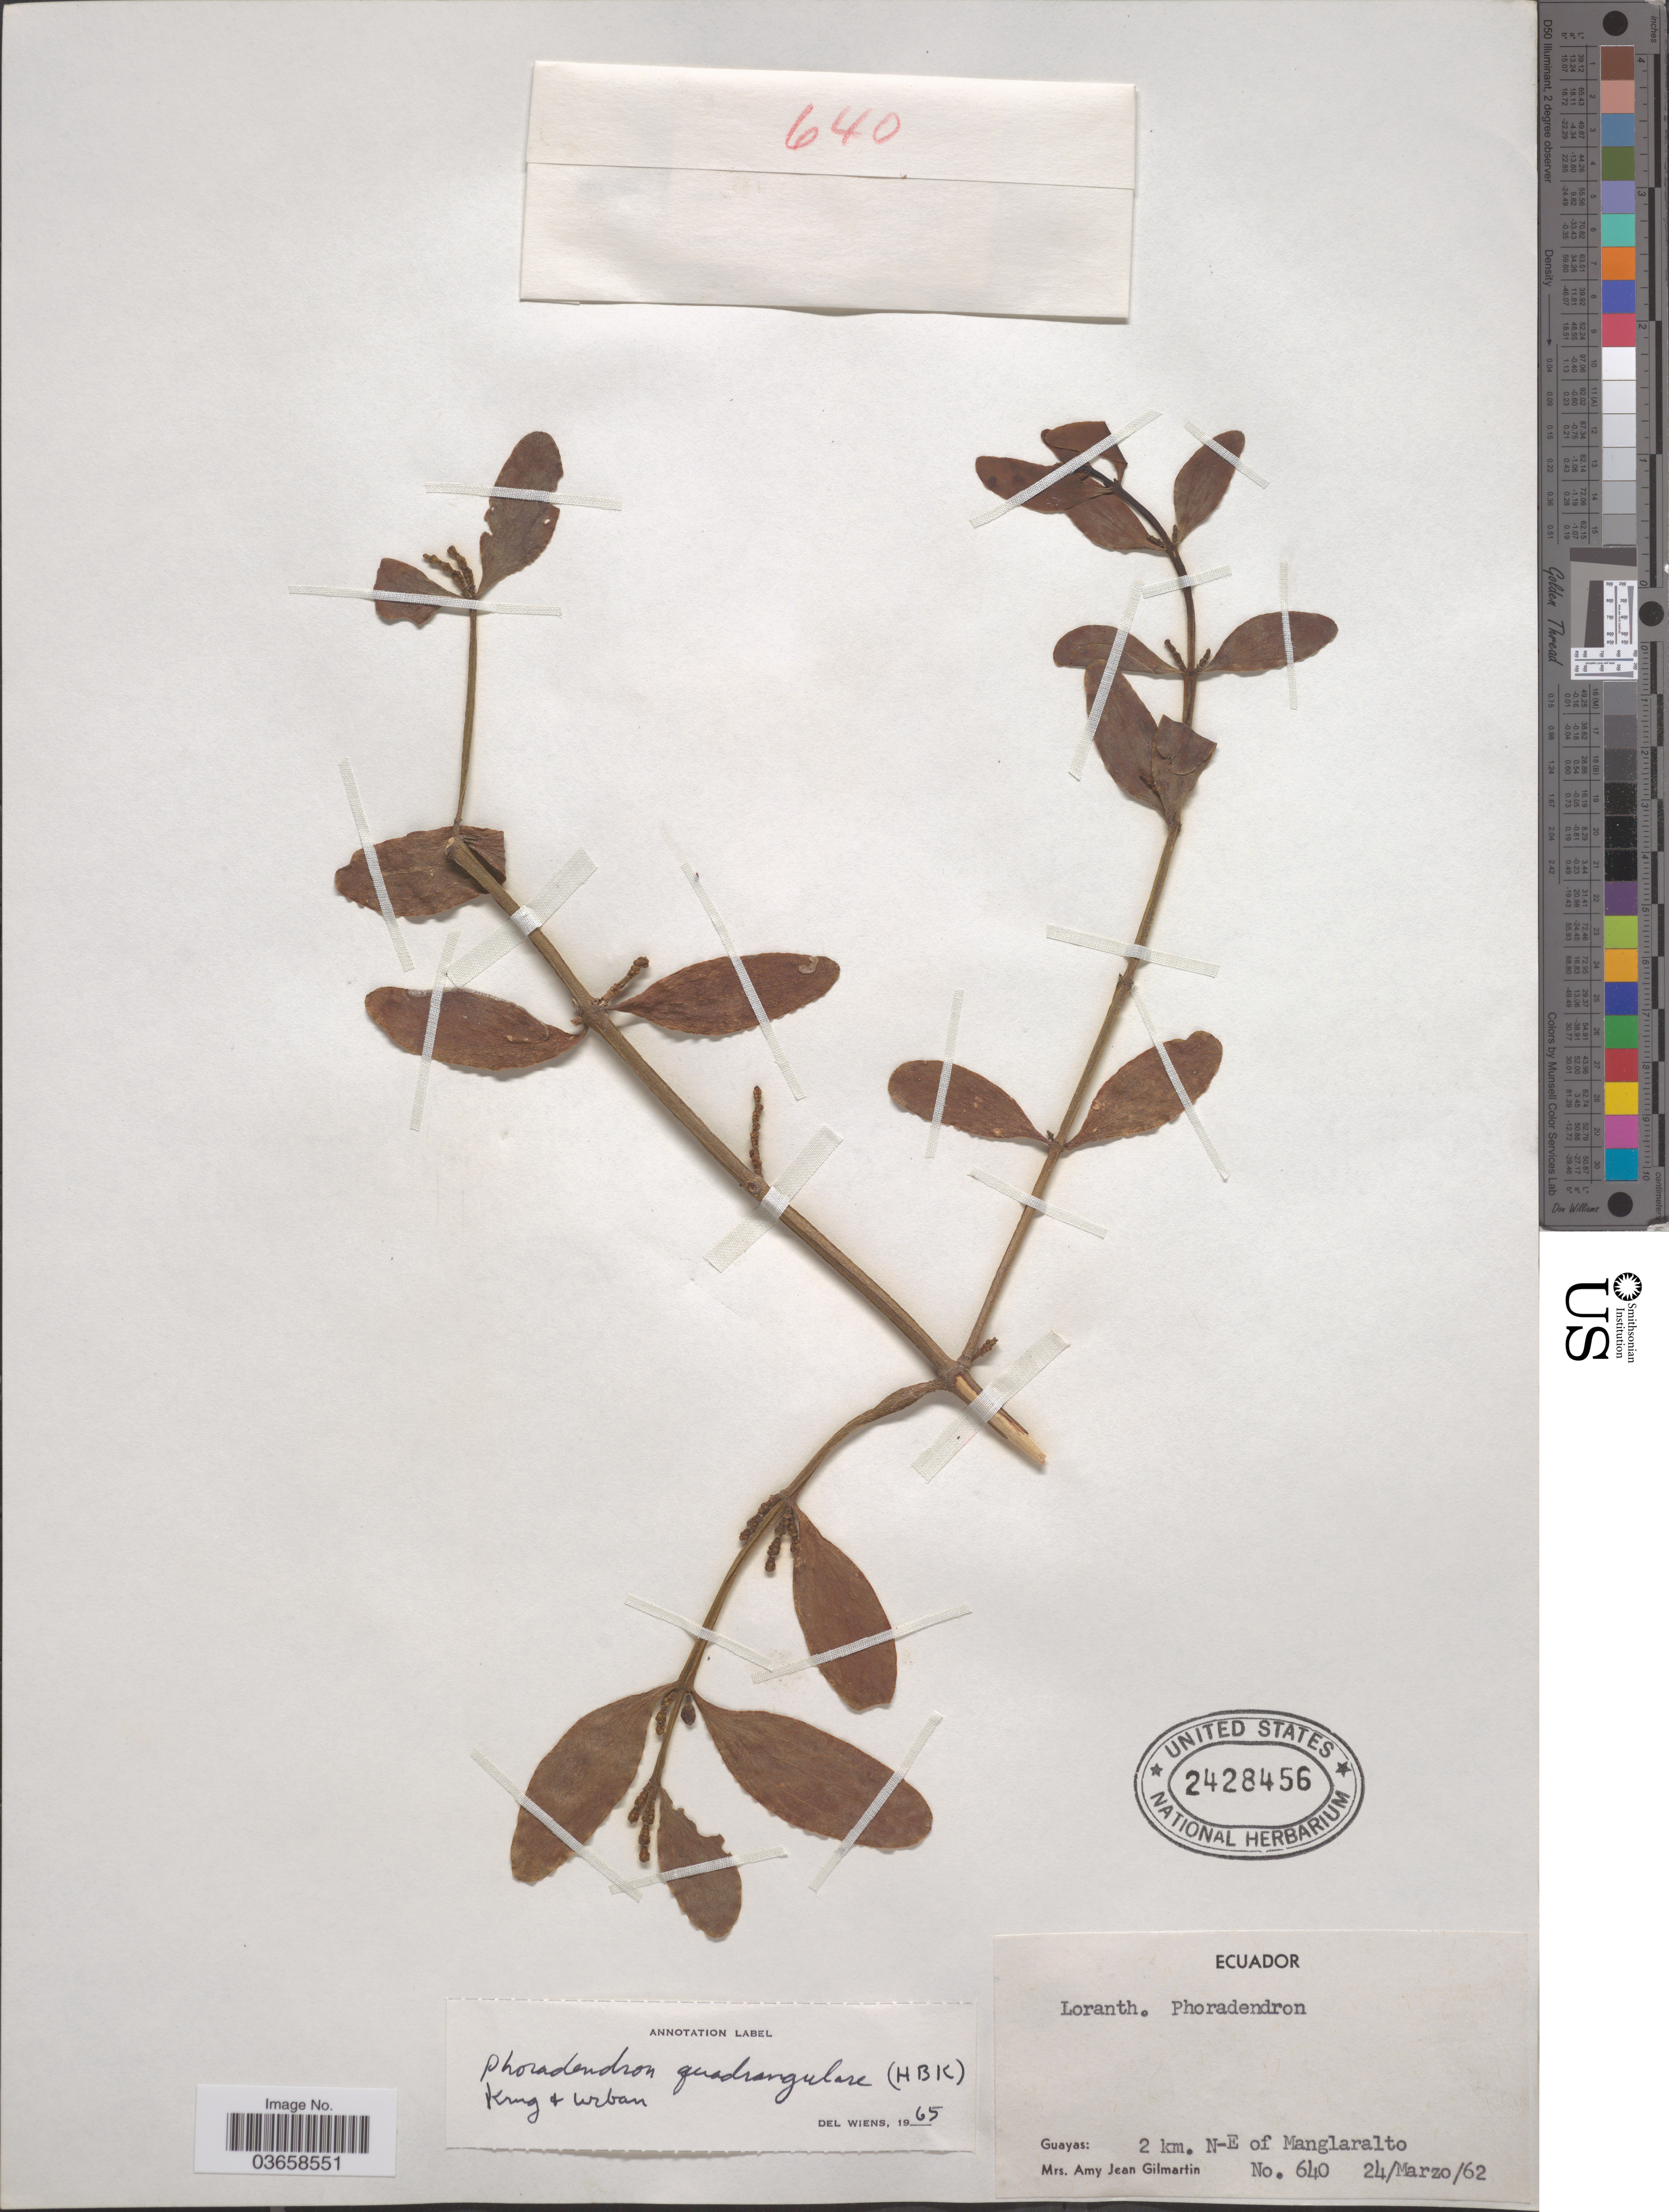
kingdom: Plantae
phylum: Tracheophyta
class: Magnoliopsida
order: Santalales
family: Viscaceae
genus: Phoradendron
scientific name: Phoradendron quadrangulare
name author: (Kunth) Griseb.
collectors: A. Gilmartin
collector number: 640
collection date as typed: Transcribed d/m/y: 24/3/62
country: Ecuador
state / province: Guayas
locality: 2 km. N-E of Manglaralto.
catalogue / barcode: US 2428456